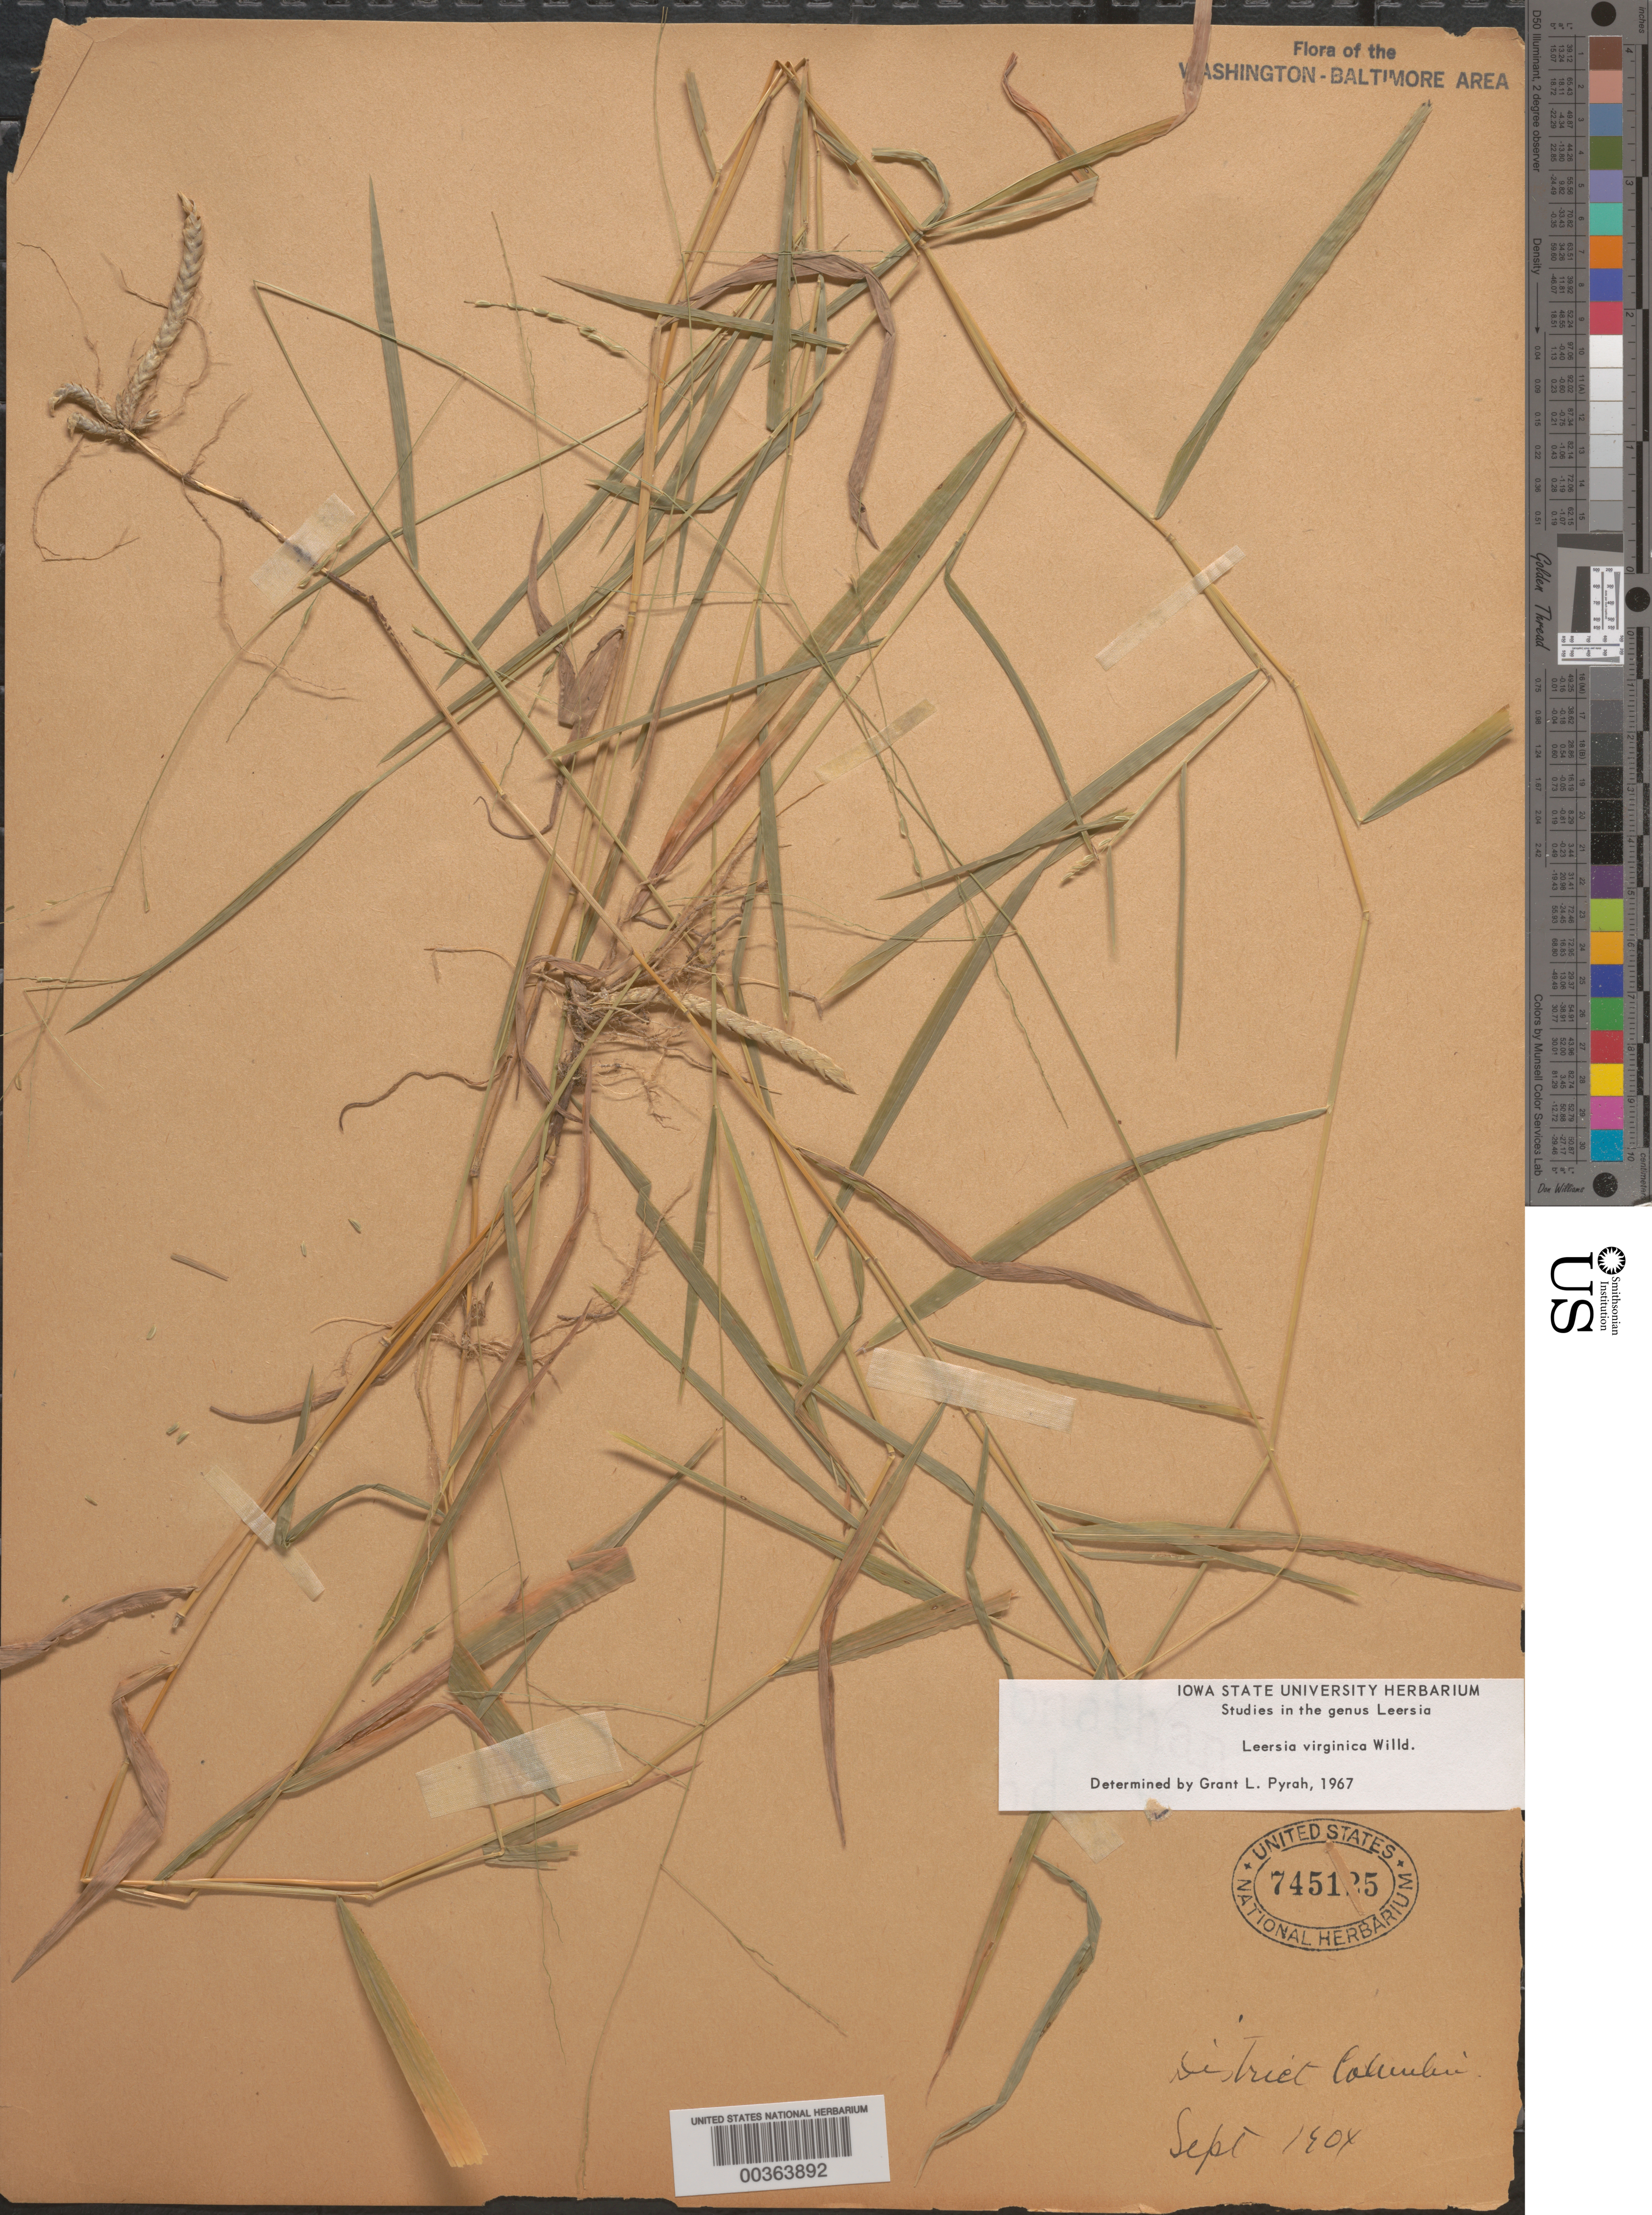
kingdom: Plantae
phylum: Tracheophyta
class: Liliopsida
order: Poales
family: Poaceae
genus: Leersia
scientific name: Leersia virginica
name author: Willd.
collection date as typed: Sep 1904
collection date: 1904-09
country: United States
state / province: District of Columbia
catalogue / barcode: US 745125